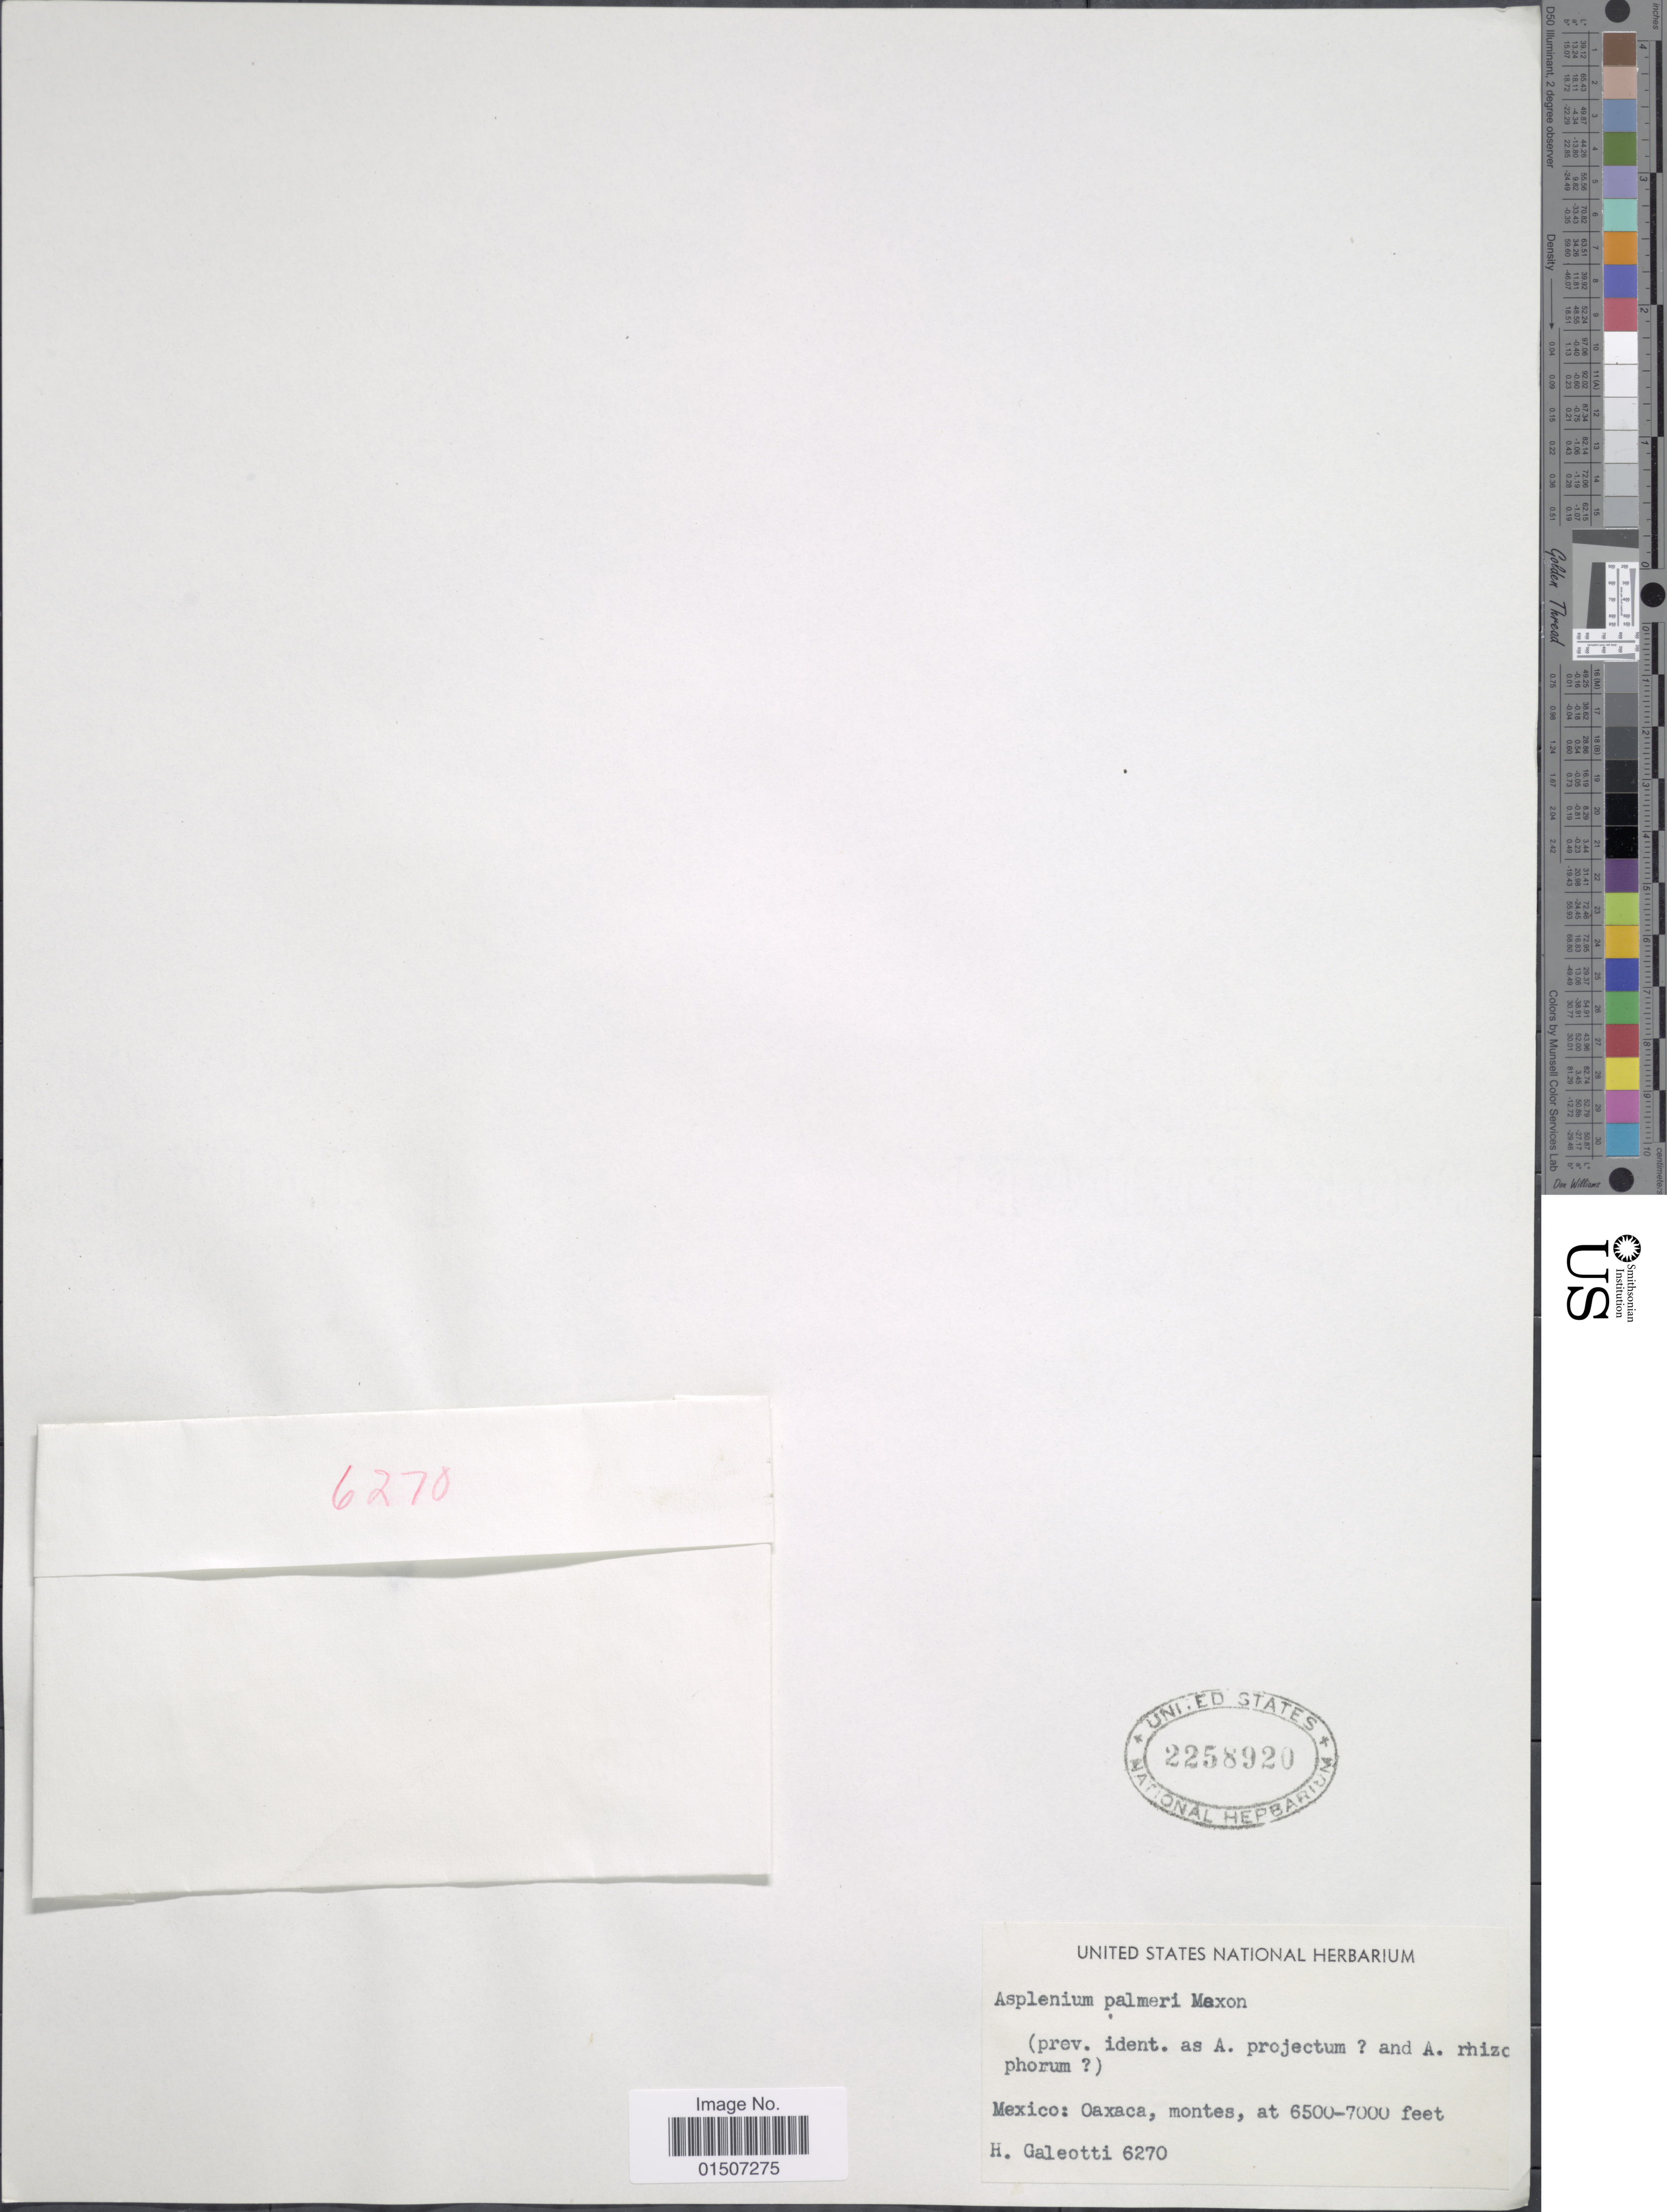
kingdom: Plantae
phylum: Tracheophyta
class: Polypodiopsida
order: Polypodiales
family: Aspleniaceae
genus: Asplenium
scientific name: Asplenium palmeri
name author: Maxon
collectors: H. G. Galeotti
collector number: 6270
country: Mexico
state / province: Oaxaca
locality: Mexico: Oaxaca, montes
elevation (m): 1981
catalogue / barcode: US 2258920